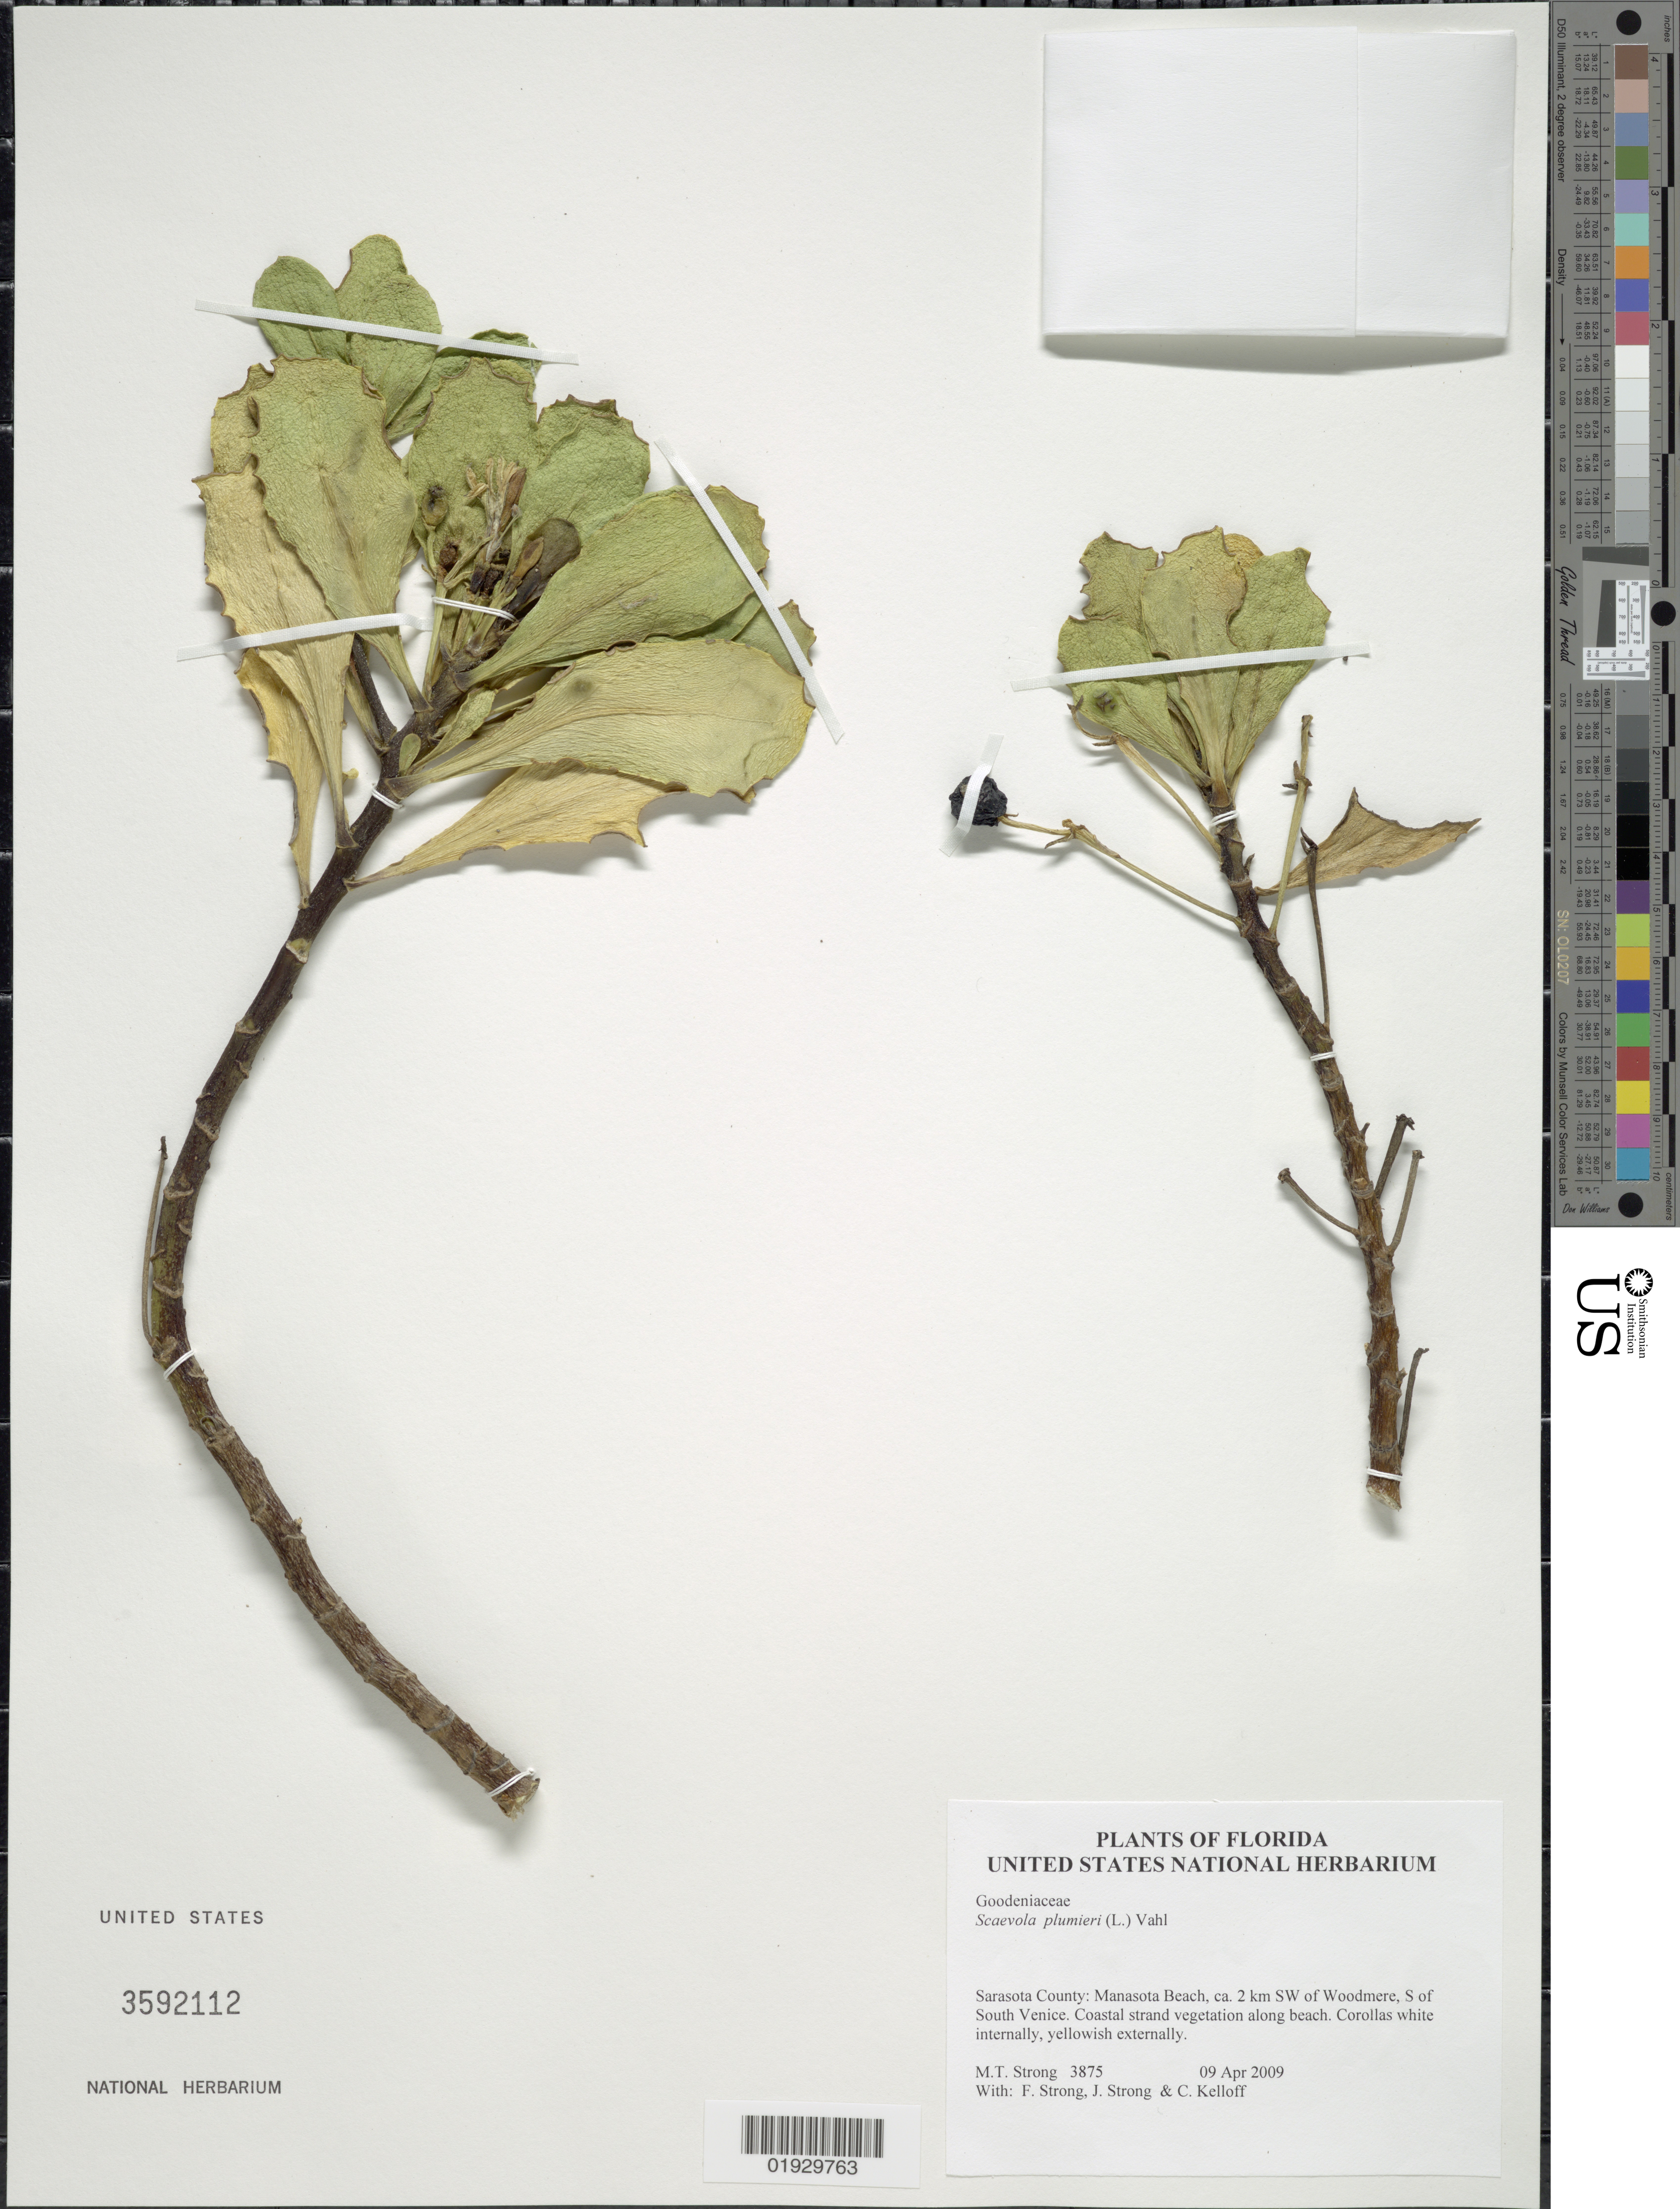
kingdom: Plantae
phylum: Tracheophyta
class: Magnoliopsida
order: Asterales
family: Goodeniaceae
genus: Scaevola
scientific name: Scaevola plumieri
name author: (L.) Vahl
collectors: M. T. Strong, F. Strong, J. Strong & C. L. Kelloff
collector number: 3875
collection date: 2009-04-09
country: United States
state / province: Florida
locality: Sarasota County: Manasota Beach, ca. 2 km SW of Woodmere, S of South Venice.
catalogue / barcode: US 3592112